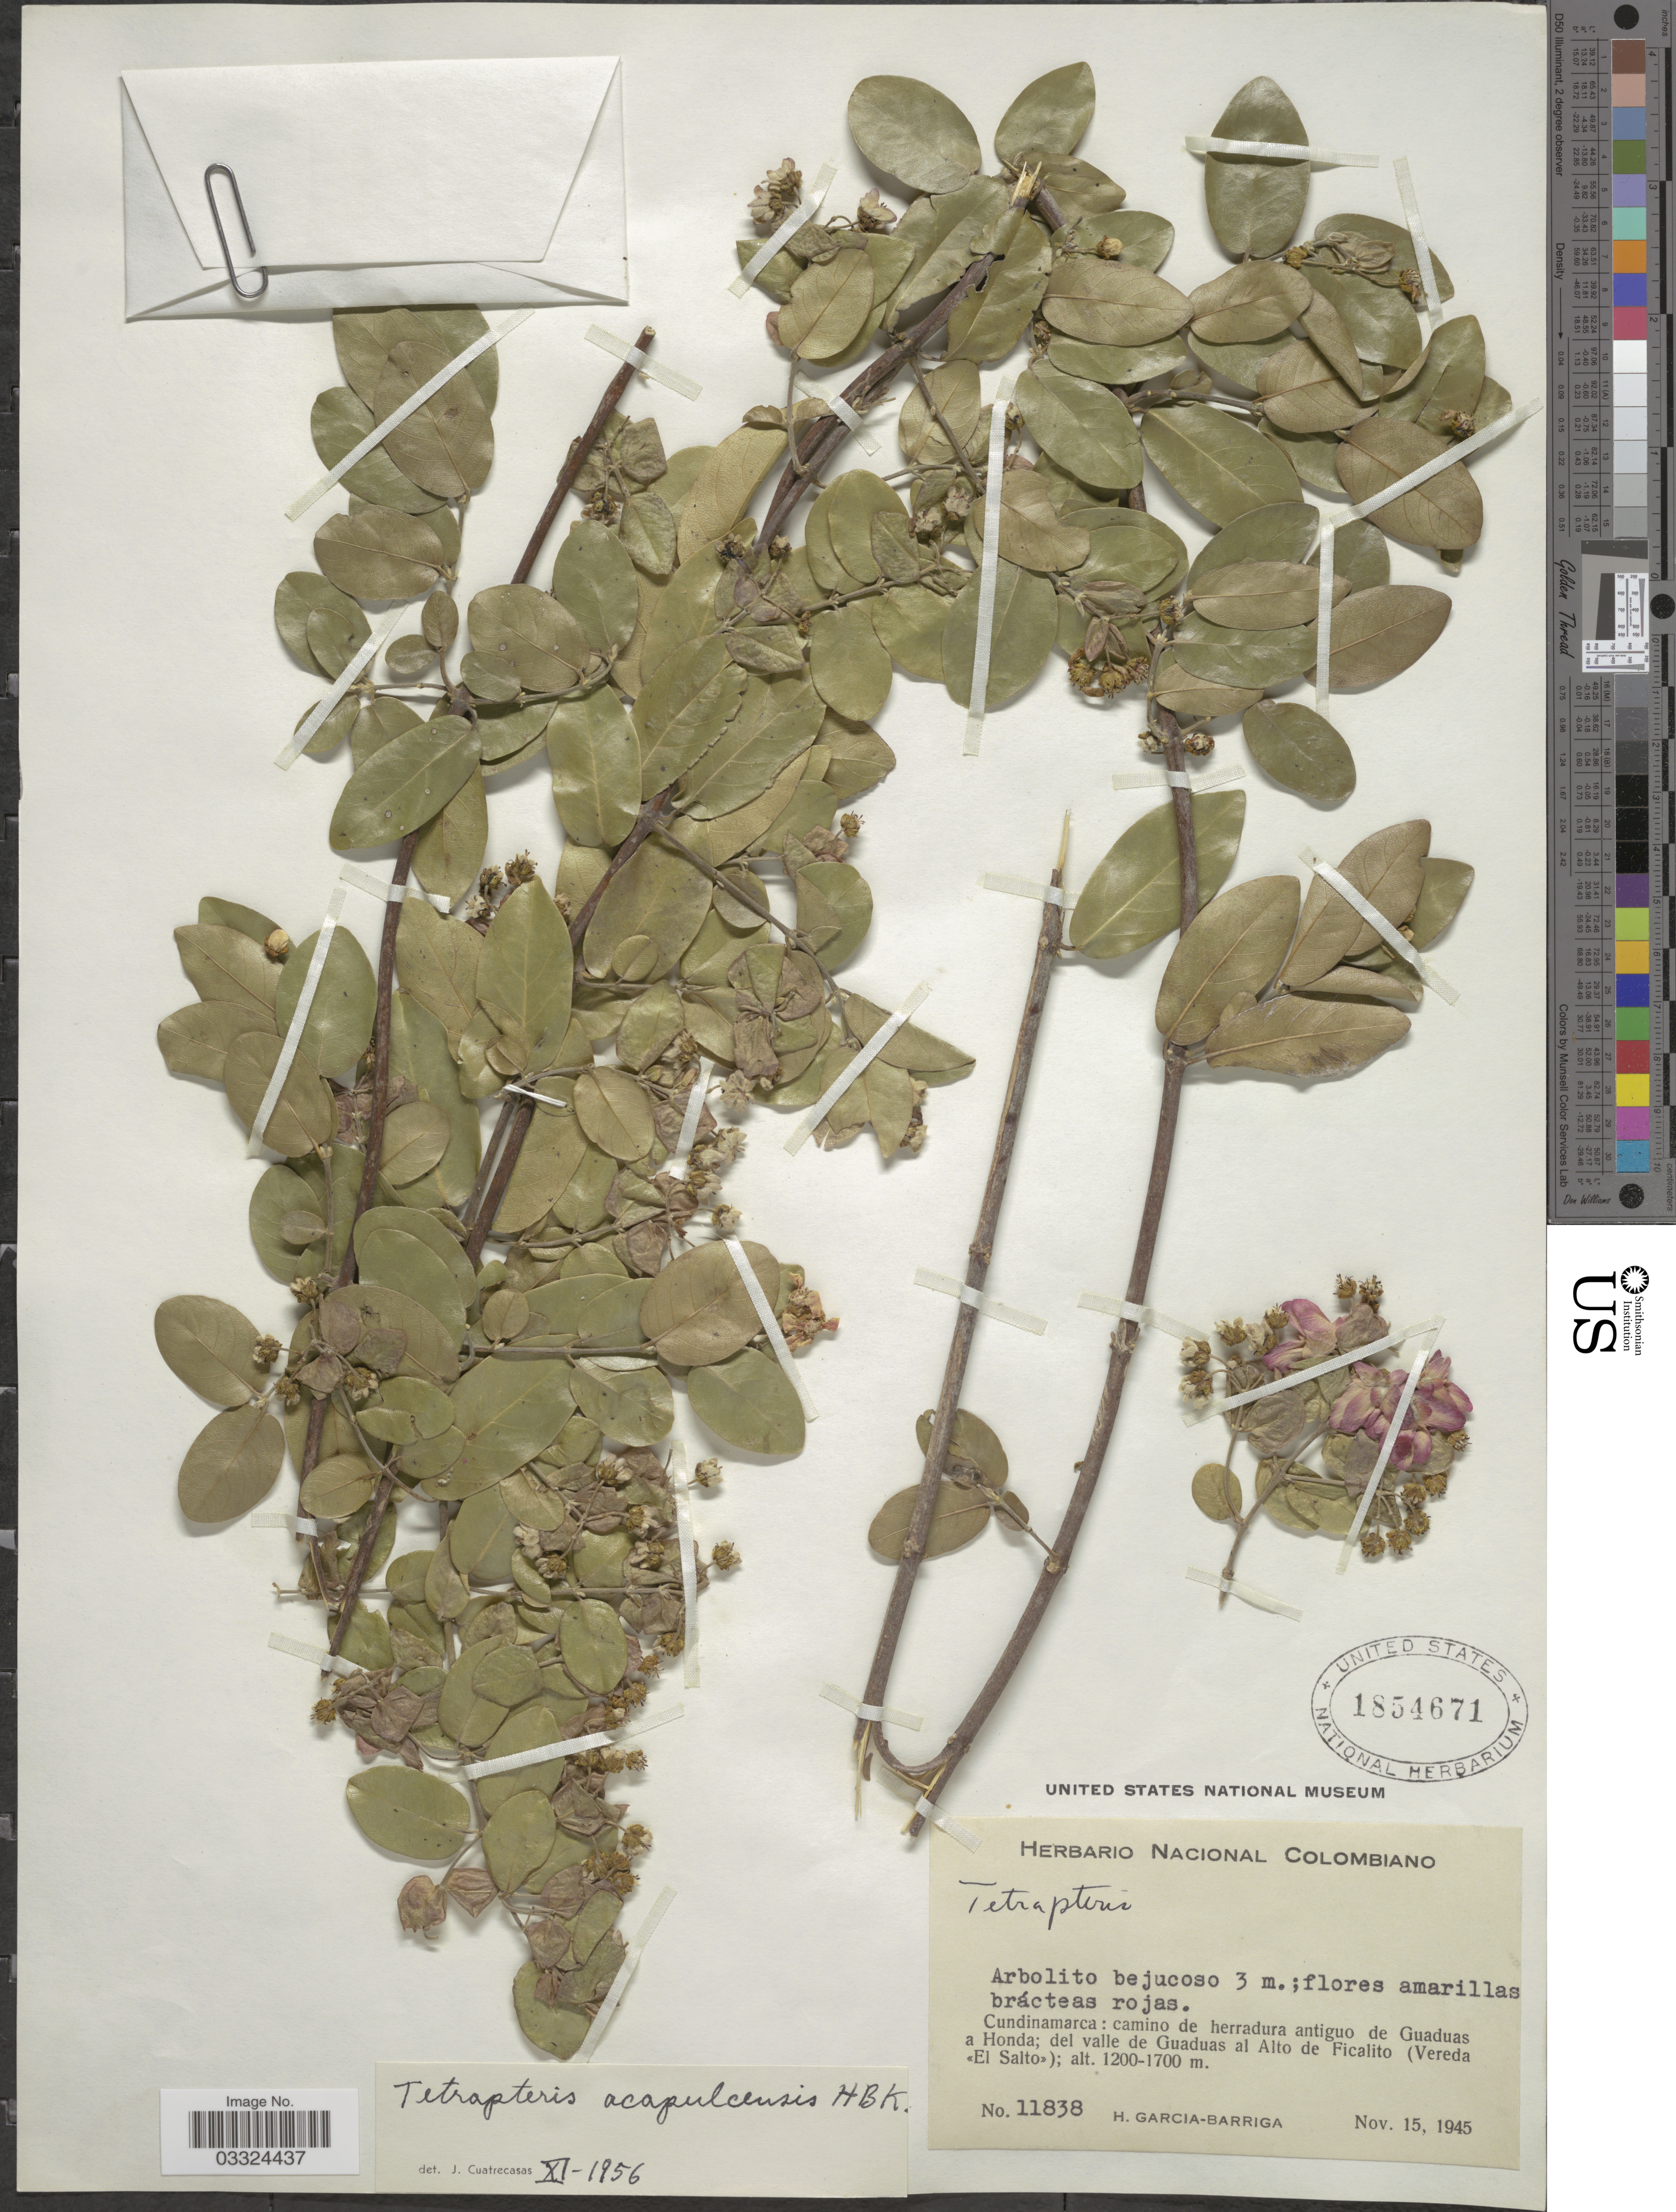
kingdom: Plantae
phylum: Tracheophyta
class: Magnoliopsida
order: Malpighiales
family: Malpighiaceae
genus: Tetrapterys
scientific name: Tetrapterys acapulcensis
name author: Kunth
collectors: H. García Barriga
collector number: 11838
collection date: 1945-11-15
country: Colombia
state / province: Cundinamarca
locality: Camino de herradura antiguo de Guaduas a Honda; del valle de Guaduas al Alto de Ficalito (Vereda El Salto).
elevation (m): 1200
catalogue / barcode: US 1854671